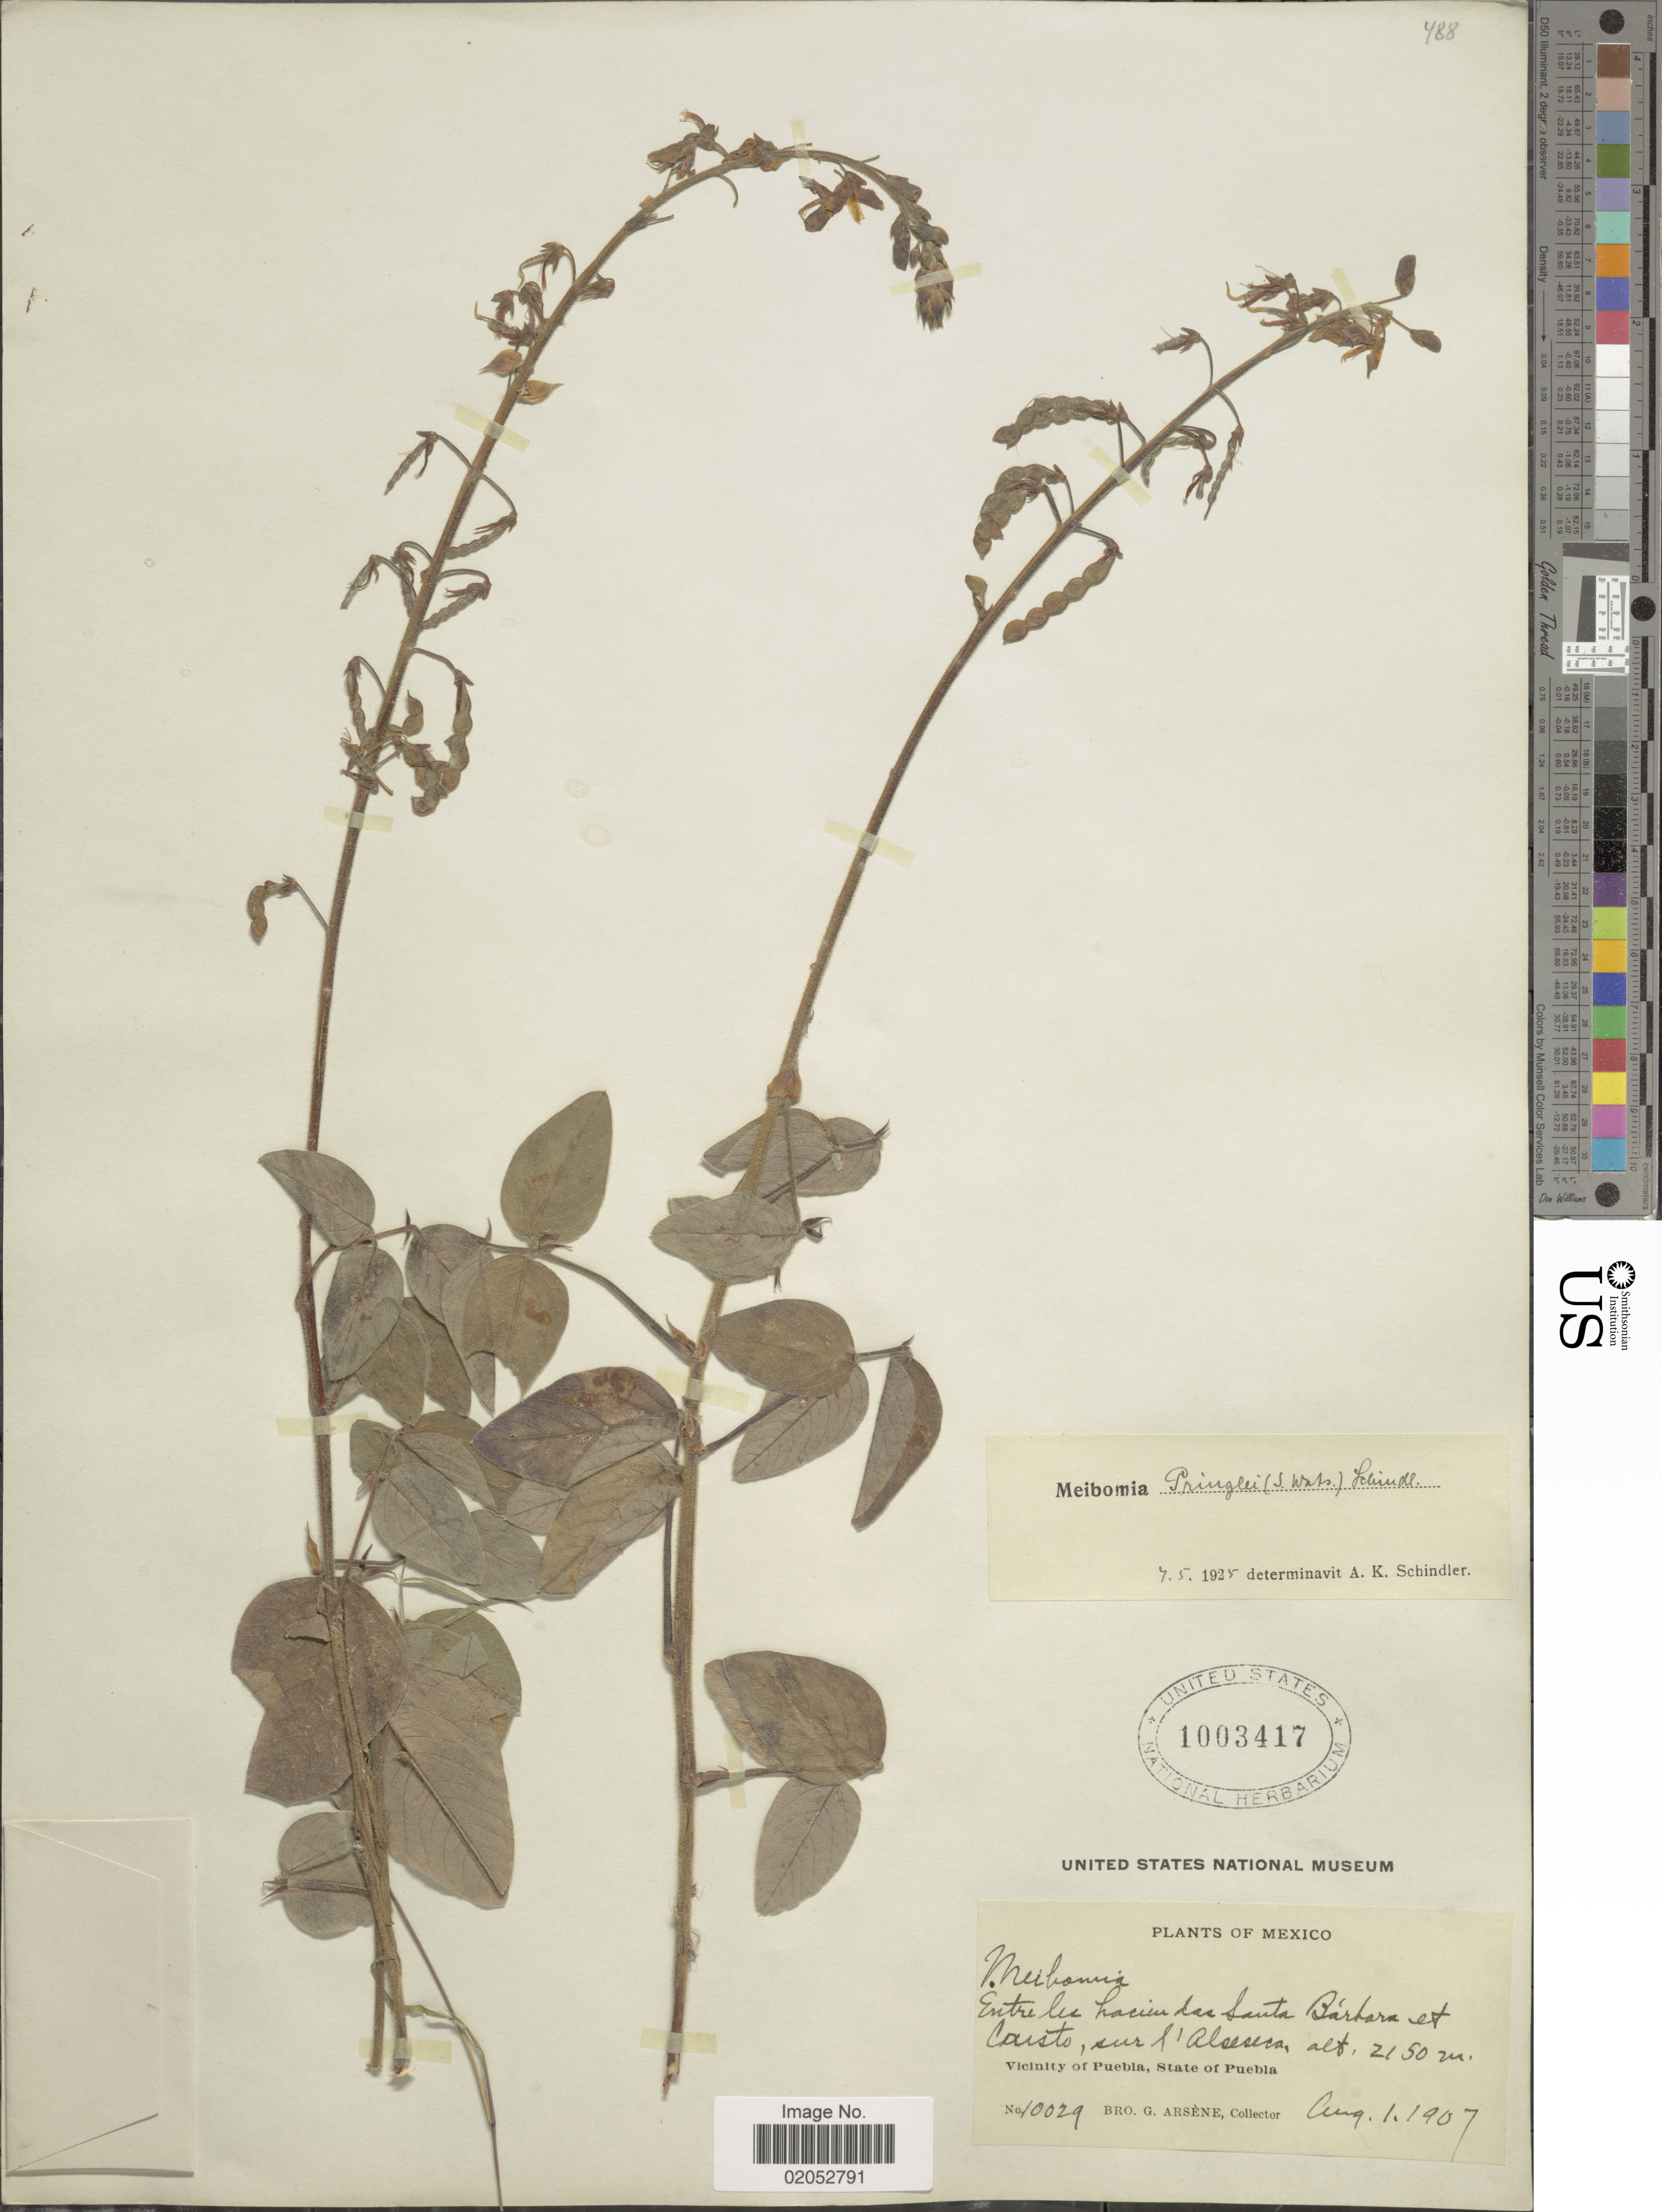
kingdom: Plantae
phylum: Tracheophyta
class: Magnoliopsida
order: Fabales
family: Fabaceae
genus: Desmodium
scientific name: Desmodium pringlei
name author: S. Watson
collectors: Bro. G. Arsène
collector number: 10029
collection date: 1907-08-01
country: Mexico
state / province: Puebla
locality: Entre les haciendas Santa Barbara et Cristo sur l'Alseseca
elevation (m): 2150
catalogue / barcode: US 1003417